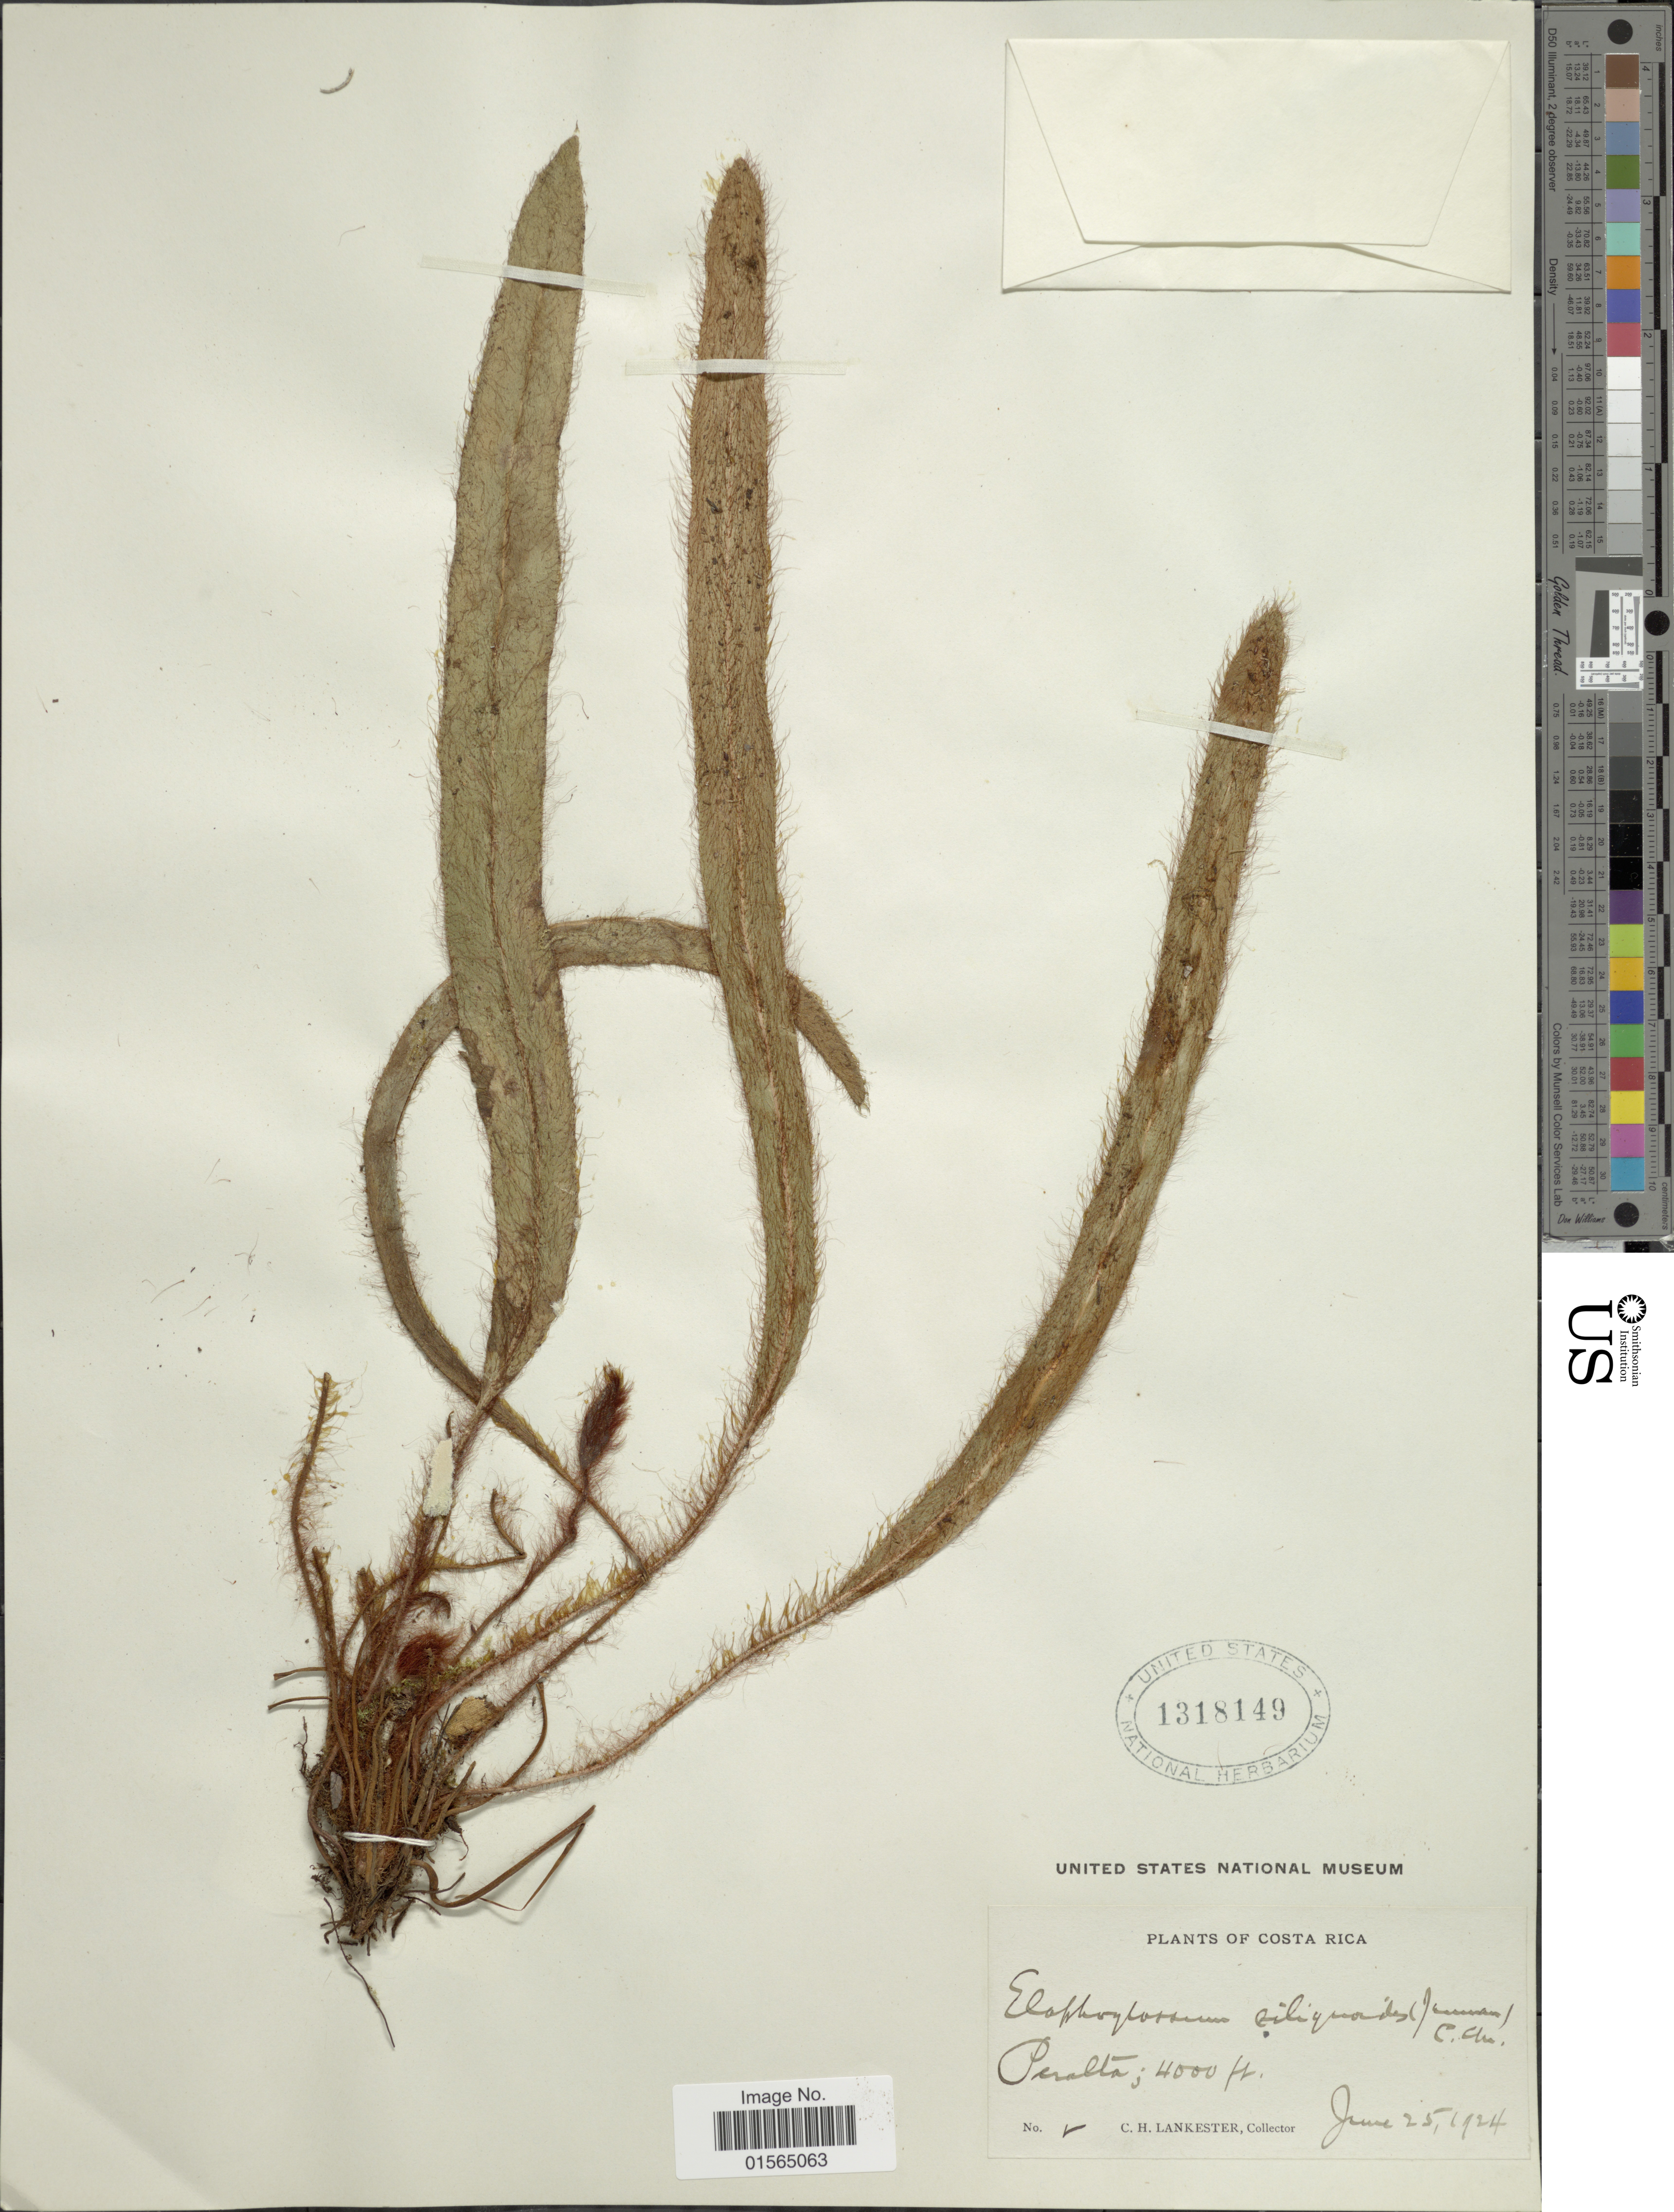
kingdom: Plantae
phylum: Tracheophyta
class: Polypodiopsida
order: Polypodiales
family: Dryopteridaceae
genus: Elaphoglossum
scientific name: Elaphoglossum siliquoides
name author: (Jenman) C. Chr.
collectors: C. H. Lankester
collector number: v*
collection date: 1924-06-25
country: Costa Rica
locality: Peralta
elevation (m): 1219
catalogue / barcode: US 1318149